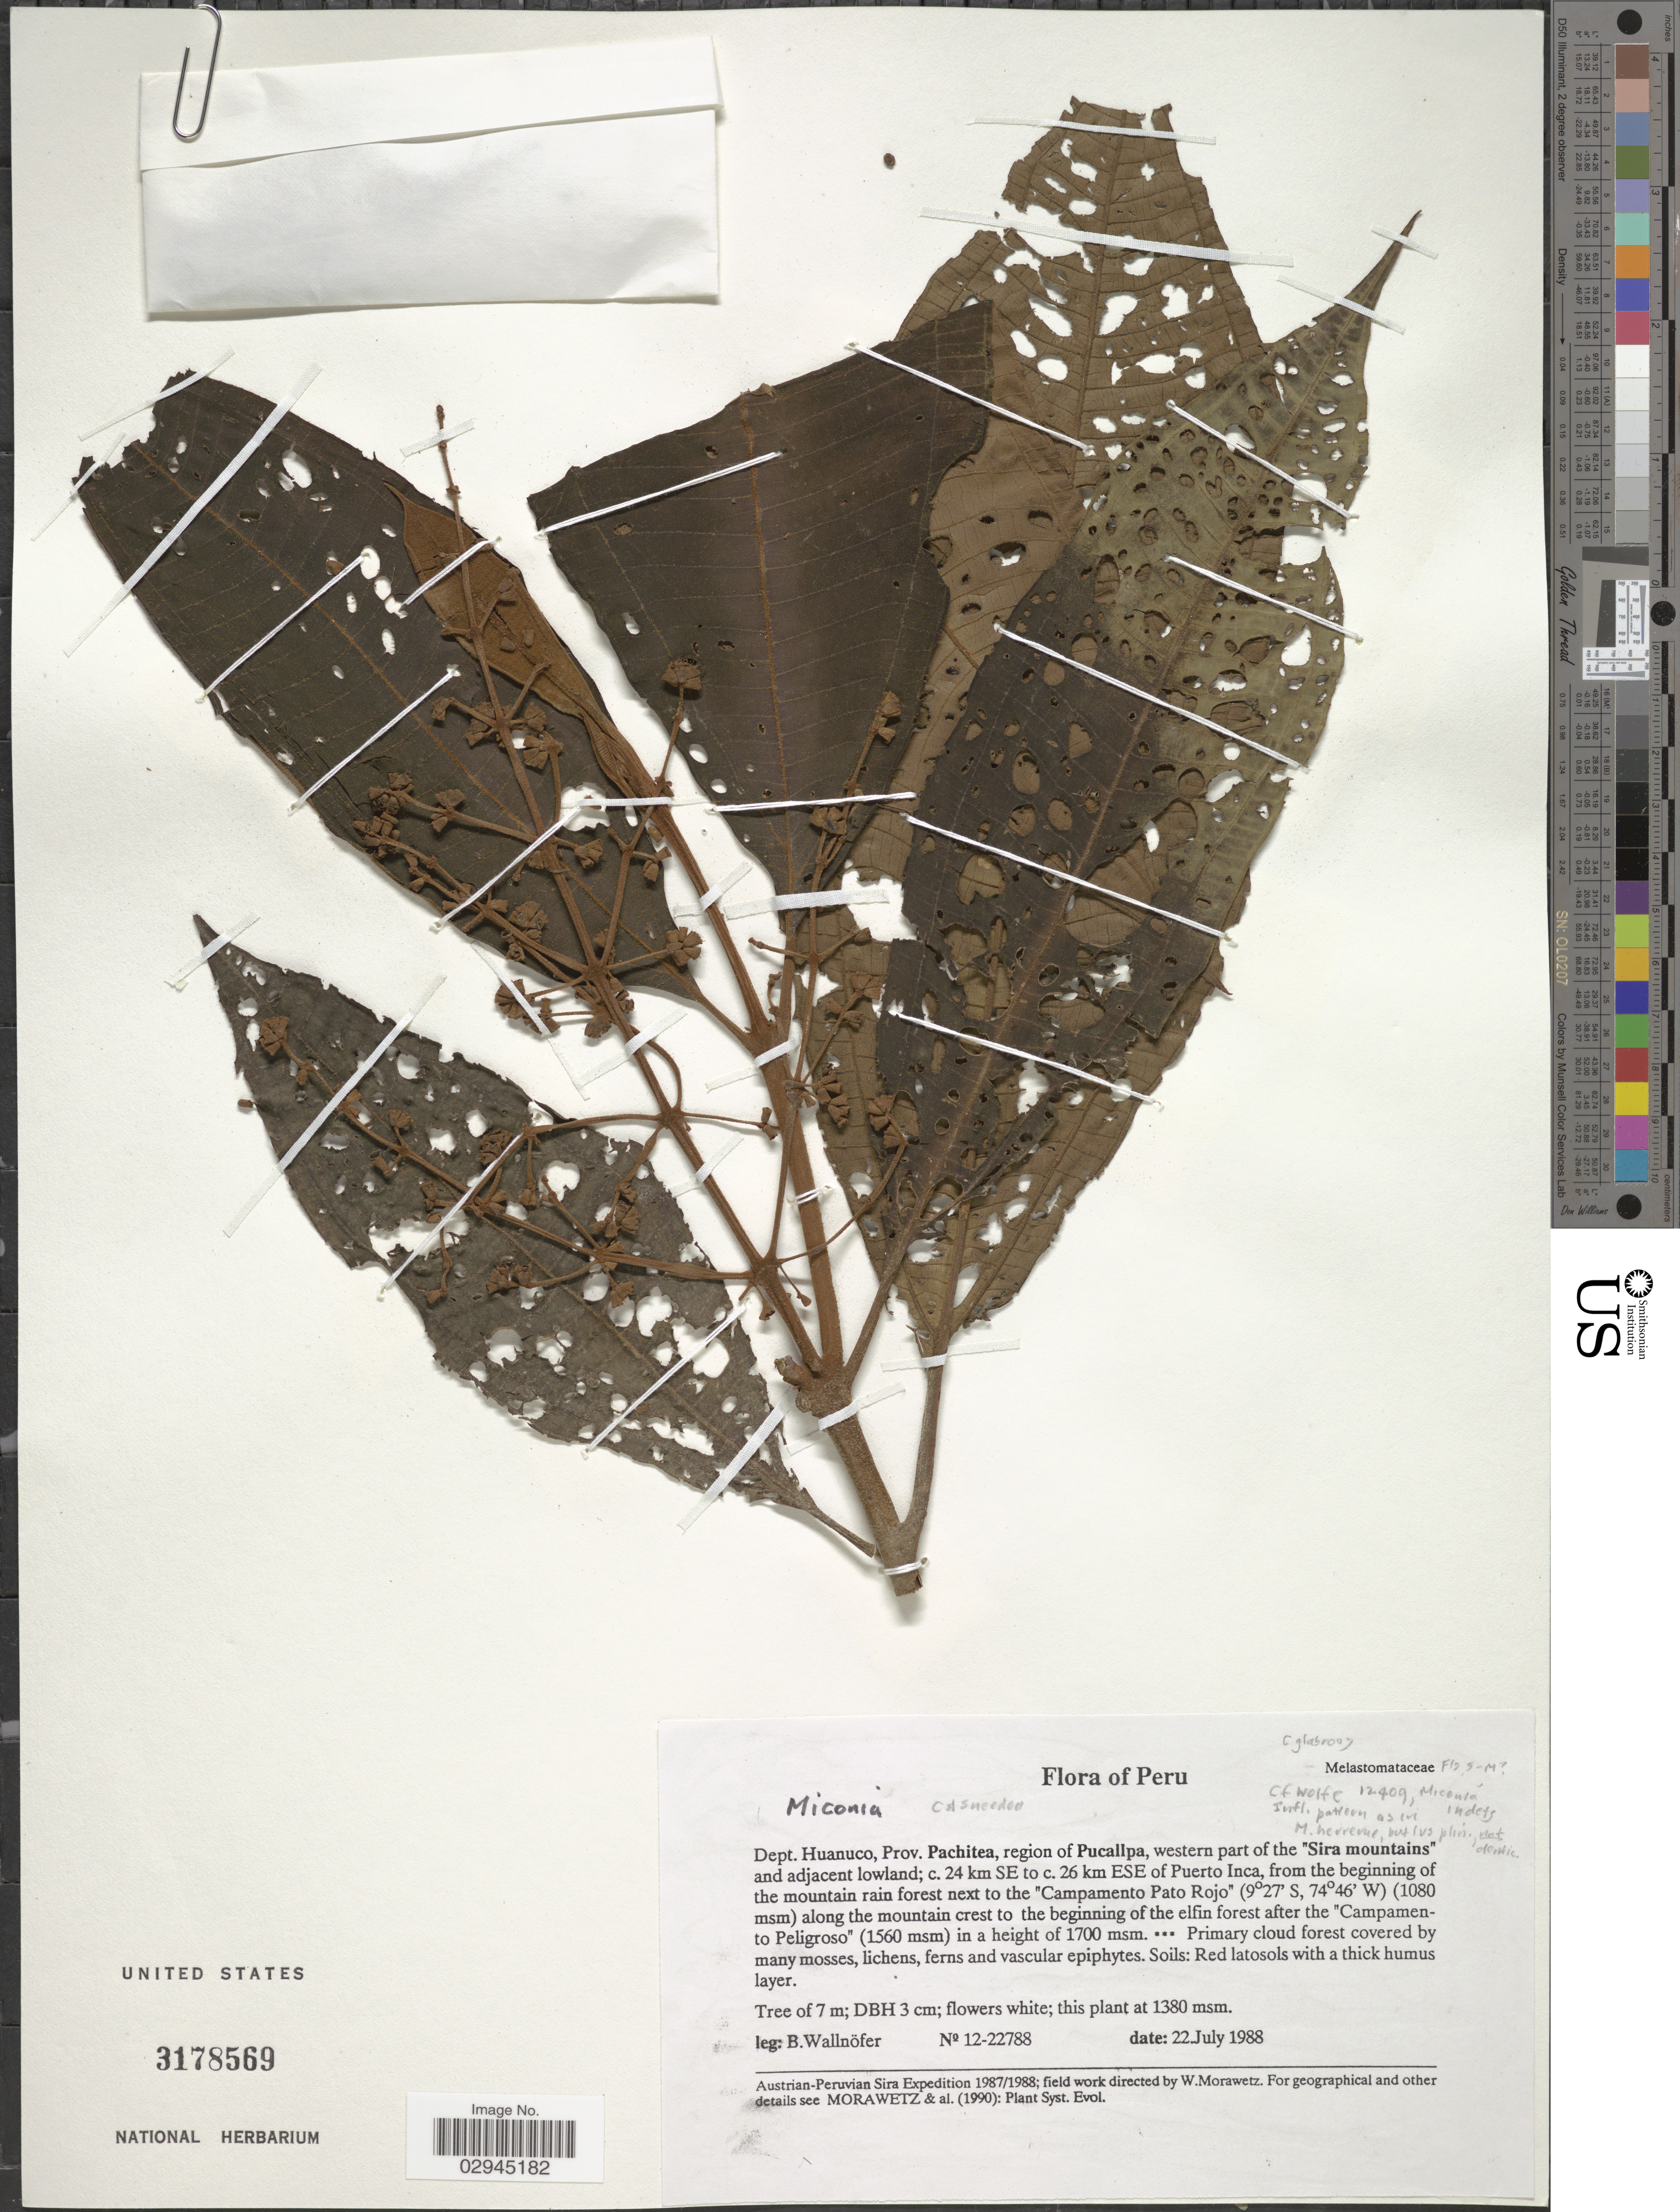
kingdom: Plantae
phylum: Tracheophyta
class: Magnoliopsida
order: Myrtales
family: Melastomataceae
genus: Miconia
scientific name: Miconia sp.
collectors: B. Wallnöfer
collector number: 12-227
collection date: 1988-07-22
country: Peru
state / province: Huánuco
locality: Dept. Huanuco, Prov. Pachitea, region of Pucallpa, western part of the "Sira mountains" and adjacent lowland; c. 24 km SE to c. 26 km ESE of Puerto Inca, from the beginning of the mountain rain forest next to he "Campamento Pato Rojo" along the mountain crest to the beginning of the elfin forest after the "Campamento Peligroso".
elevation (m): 1080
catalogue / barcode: US 3178569